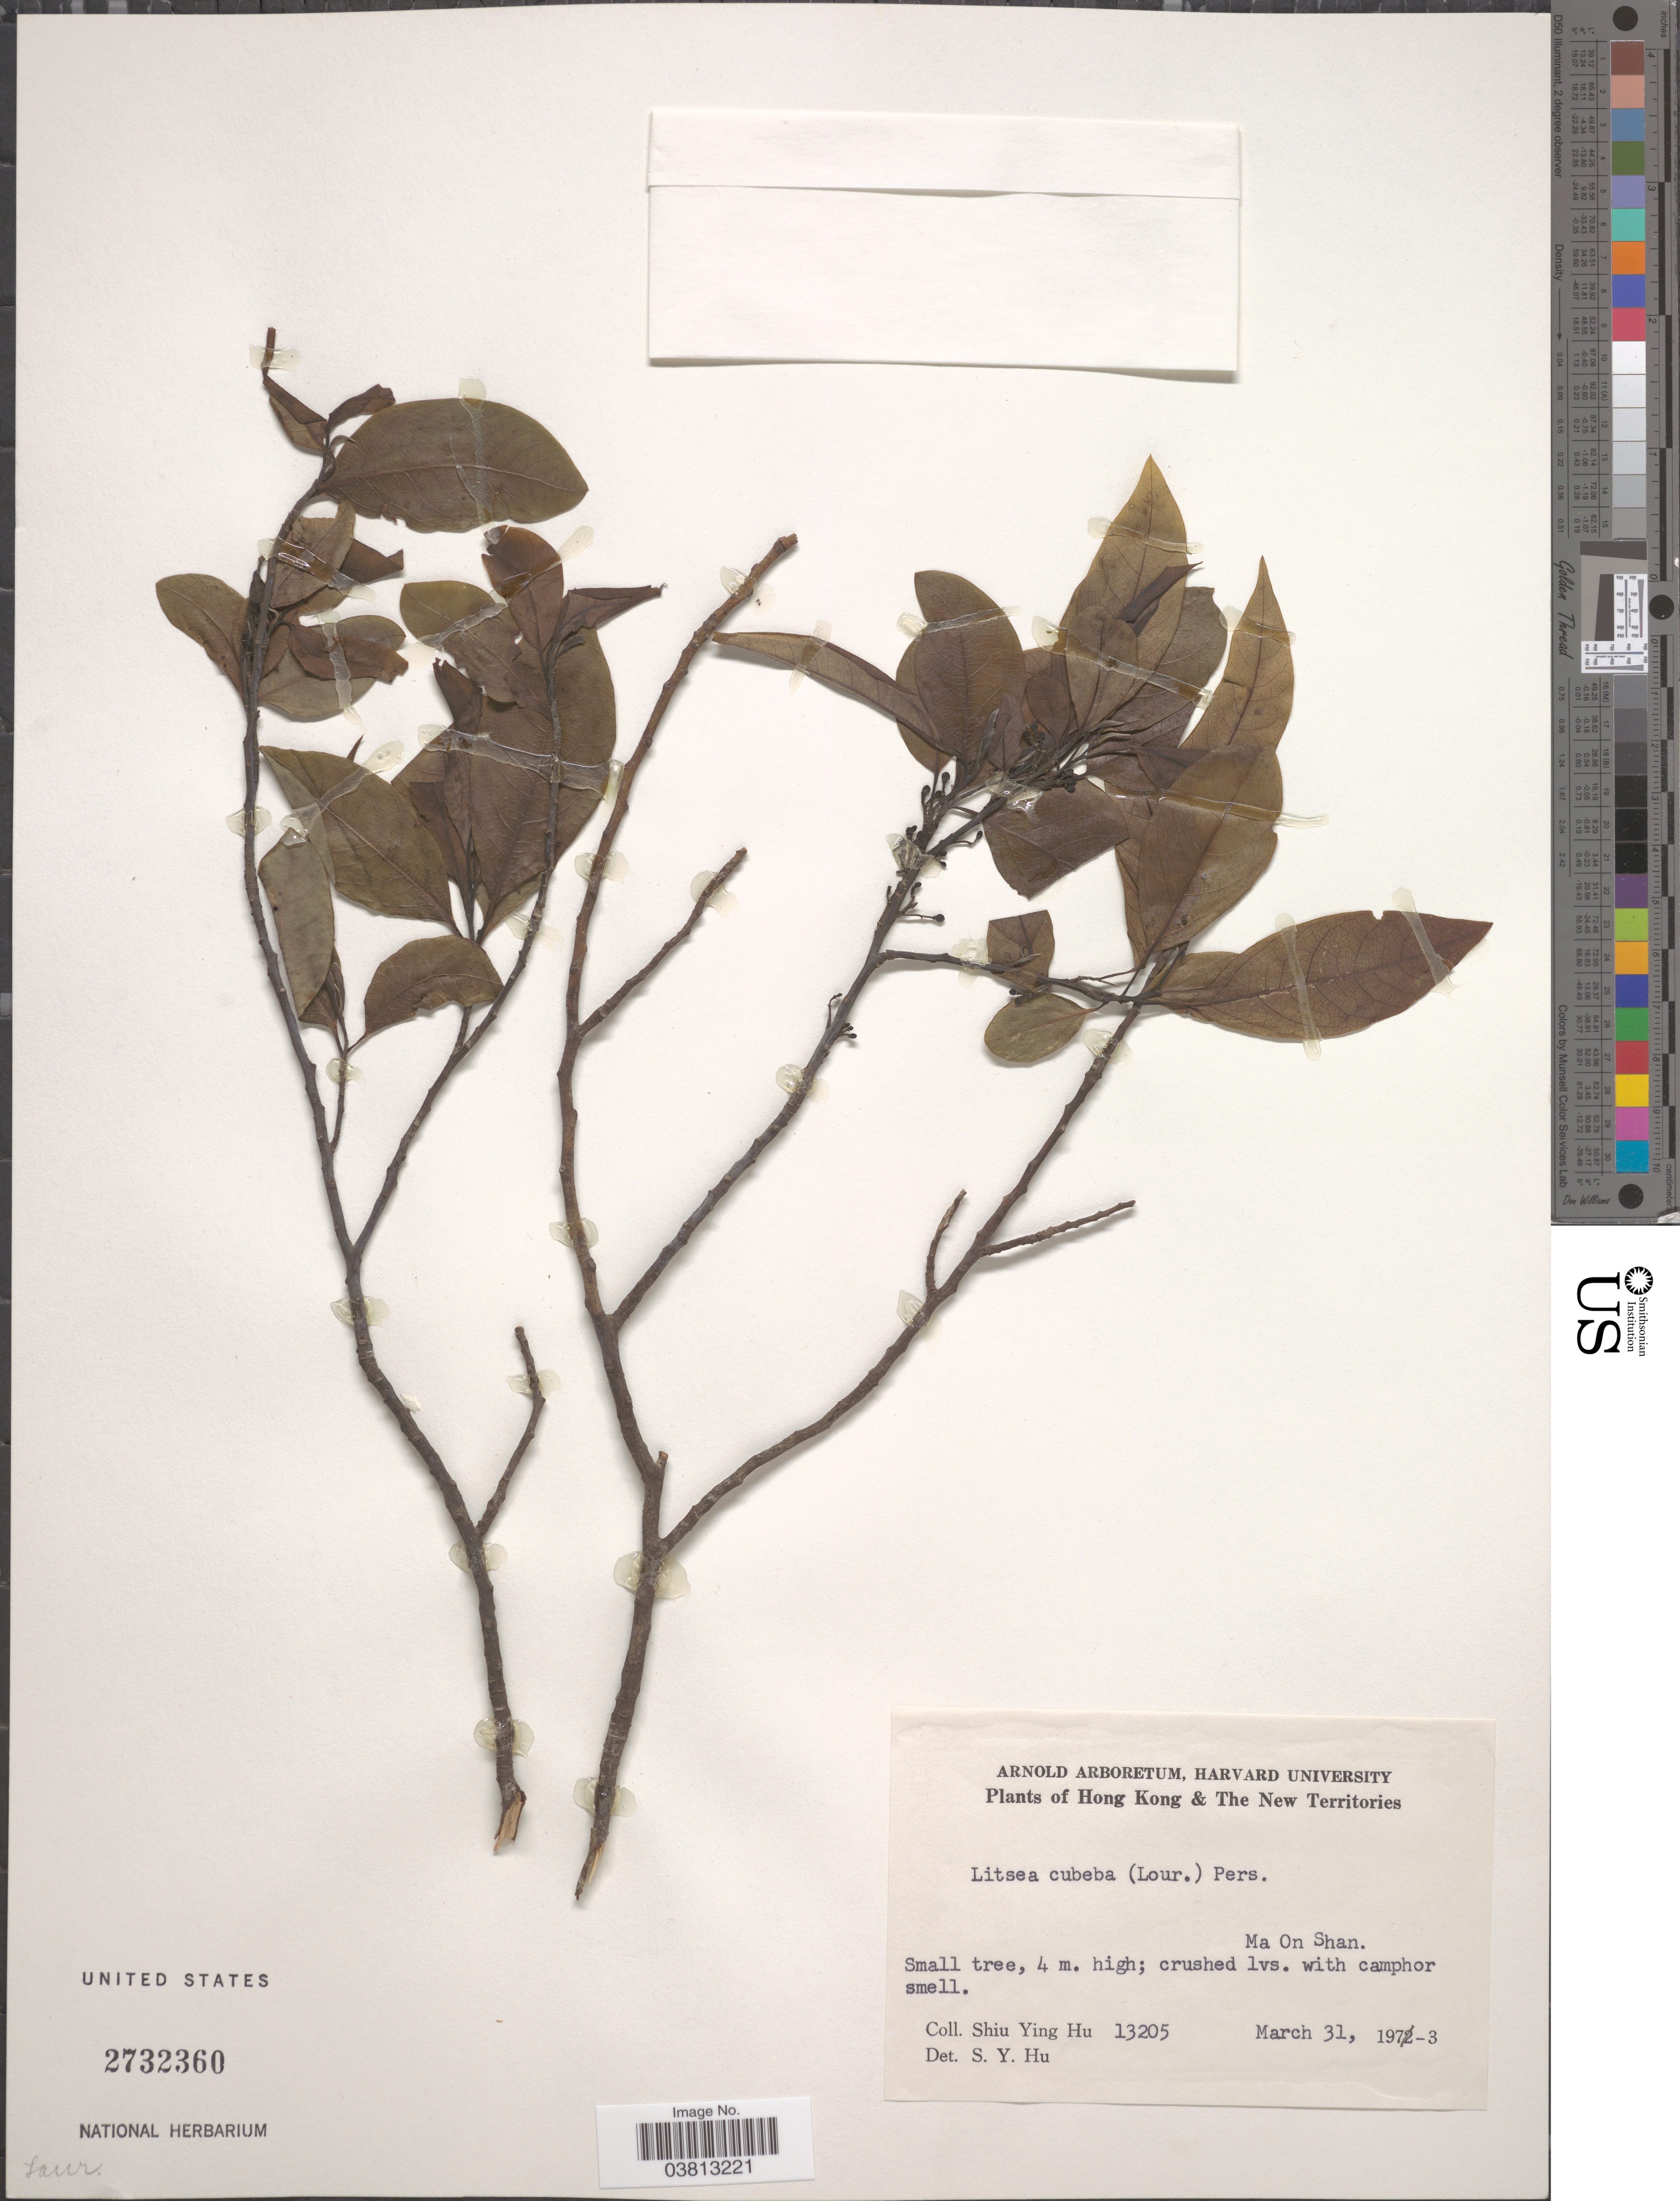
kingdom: Plantae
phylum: Tracheophyta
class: Magnoliopsida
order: Laurales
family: Lauraceae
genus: Litsea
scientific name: Litsea cubeba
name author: (Lour.) Pers.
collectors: S. Y. Hu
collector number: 13205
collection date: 1973-03-31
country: China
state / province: Hong Kong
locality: The New Territories. Ma On Shan.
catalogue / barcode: US 2732360